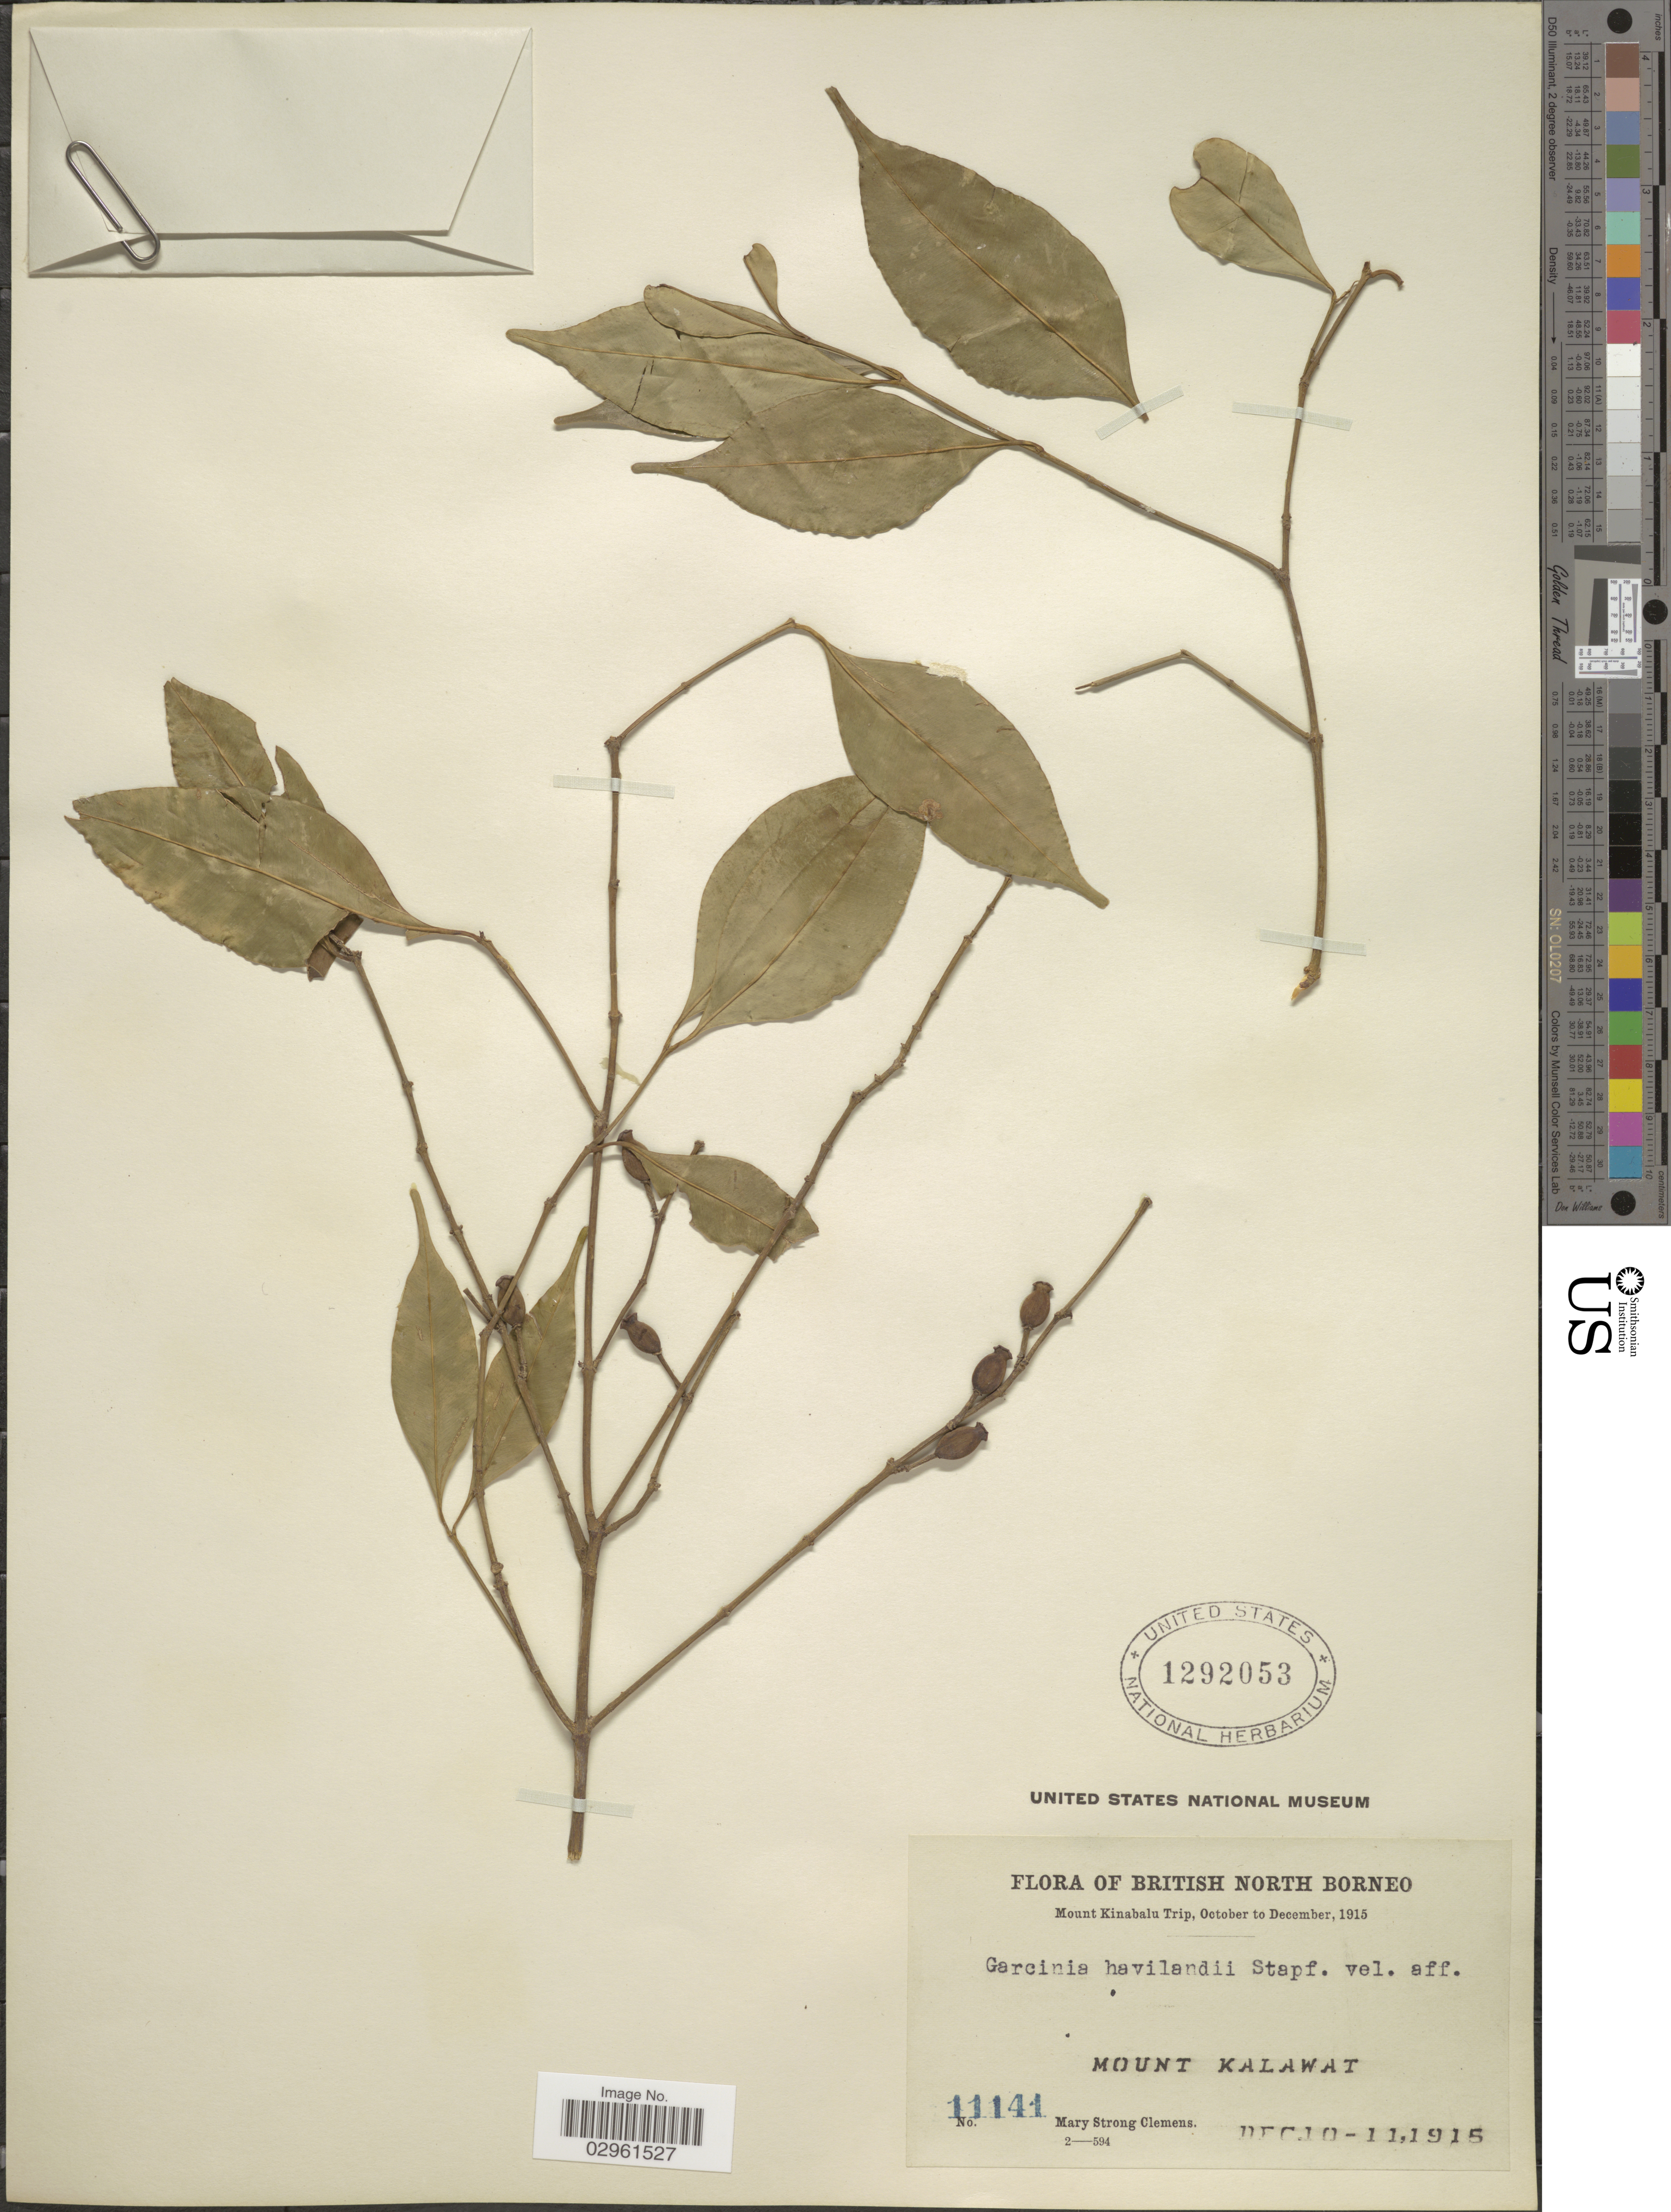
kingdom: Plantae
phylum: Tracheophyta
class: Magnoliopsida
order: Malpighiales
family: Clusiaceae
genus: Garcinia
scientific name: Garcinia havilandii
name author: Stapf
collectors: M. S. Clemens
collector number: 11141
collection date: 1915-12-10/1915-12-11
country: Malaysia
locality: British North Borneo, Mount Kalawat.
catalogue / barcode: US 1292053